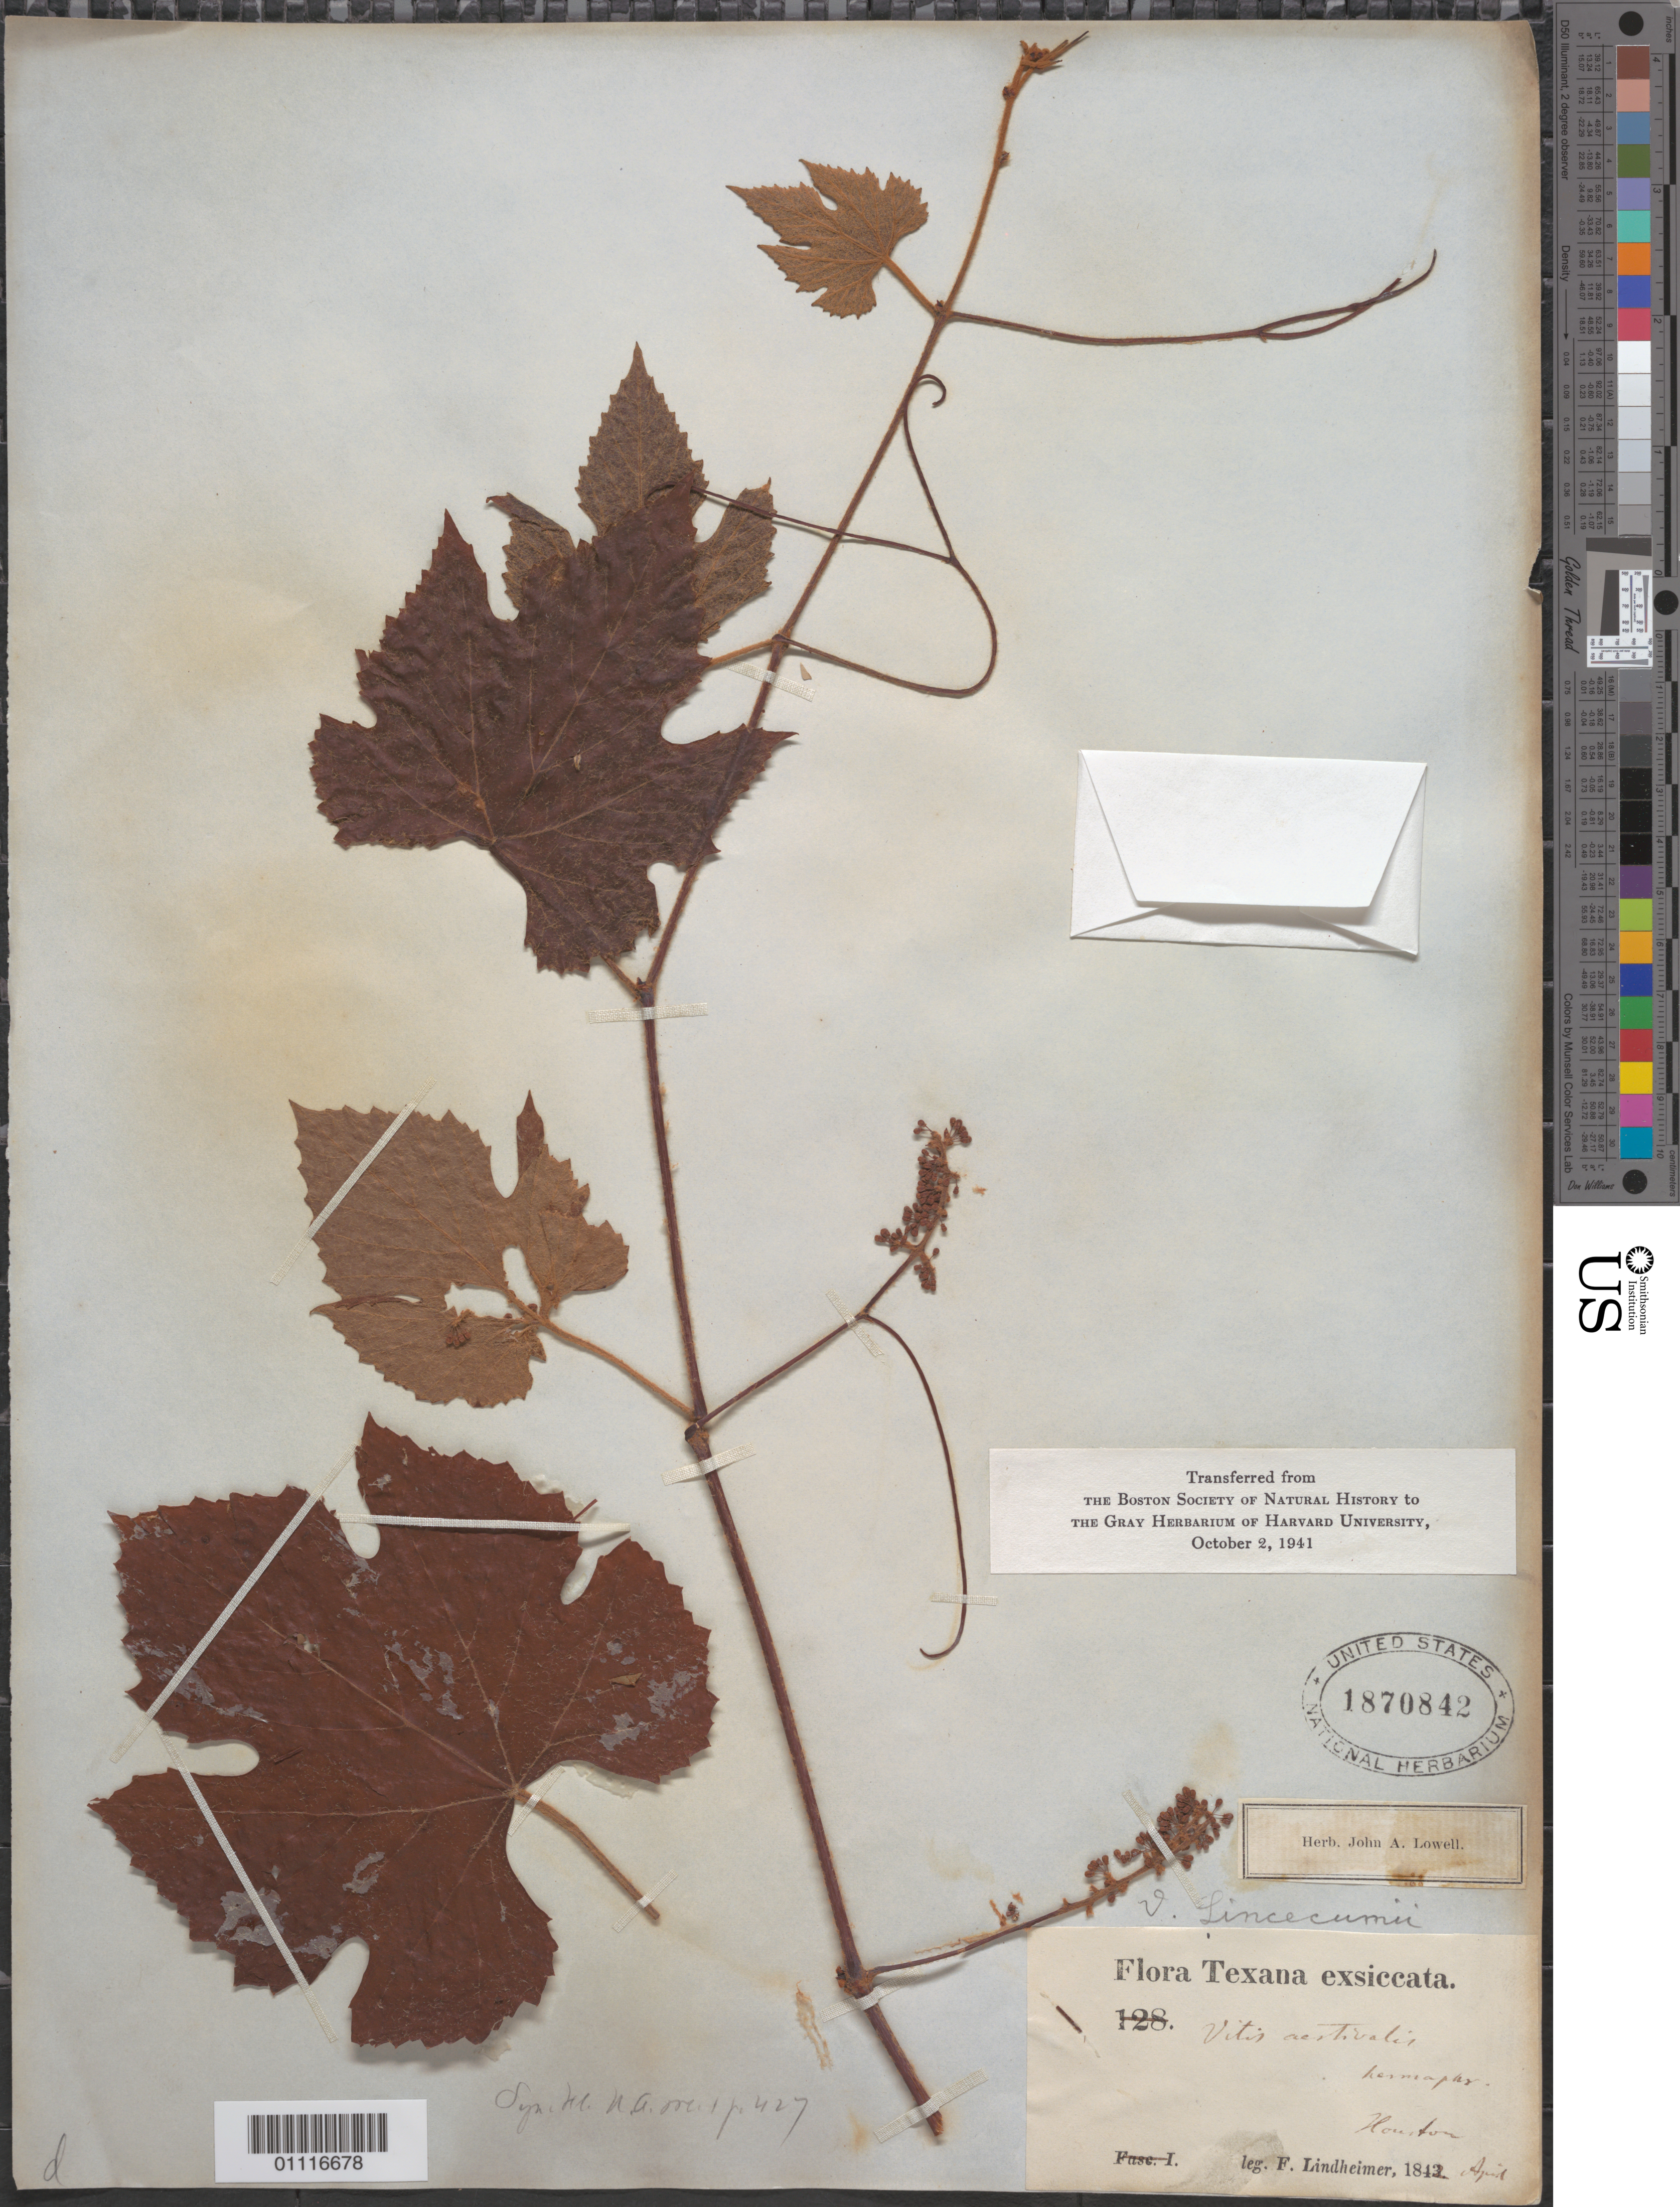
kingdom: Plantae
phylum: Tracheophyta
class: Magnoliopsida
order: Vitales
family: Vitaceae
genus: Vitis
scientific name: Vitis aestivalis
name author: Michx.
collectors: F. Lindheimer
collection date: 1842-04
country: United States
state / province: Texas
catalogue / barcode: US 1870842